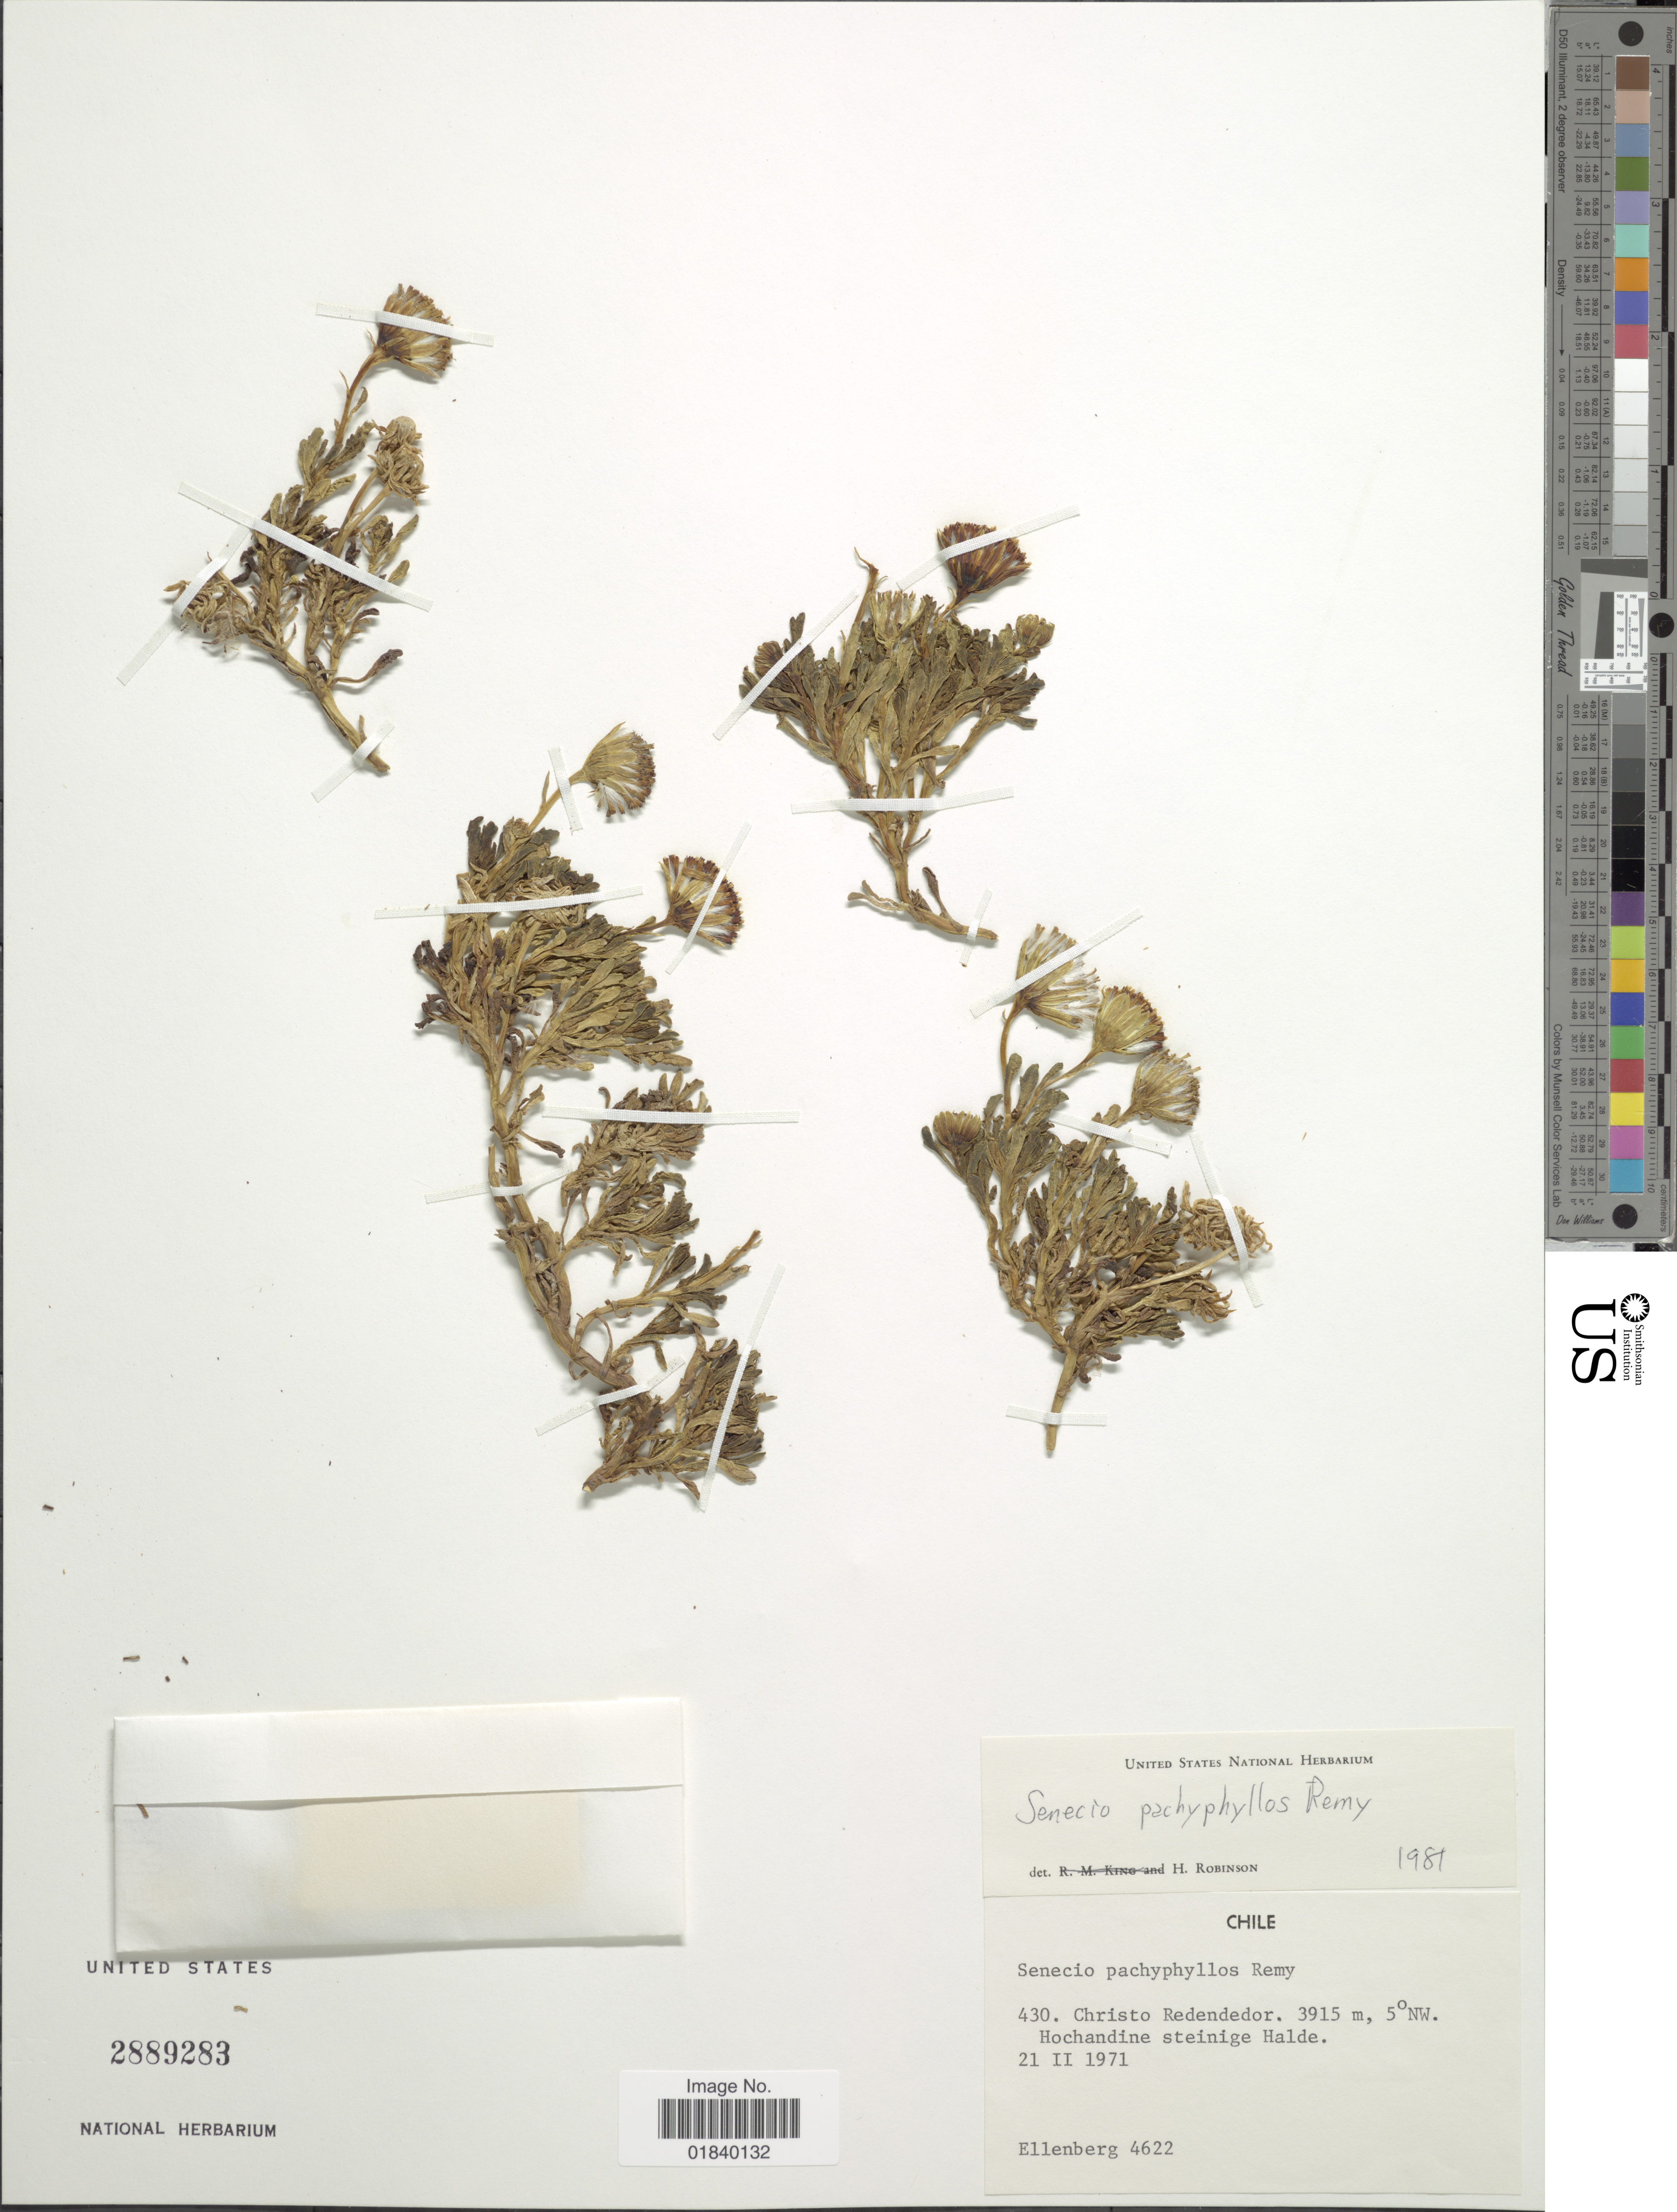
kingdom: Plantae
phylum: Tracheophyta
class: Magnoliopsida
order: Asterales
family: Asteraceae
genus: Brachyglottis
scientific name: Brachyglottis adamsii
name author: (Cheeseman) B. Nord.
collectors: H. Ellenberg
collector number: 4622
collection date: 1971-02-21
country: Chile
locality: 5ºNW, Hochandine steinige Halde.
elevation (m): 3915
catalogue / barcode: US 2889283